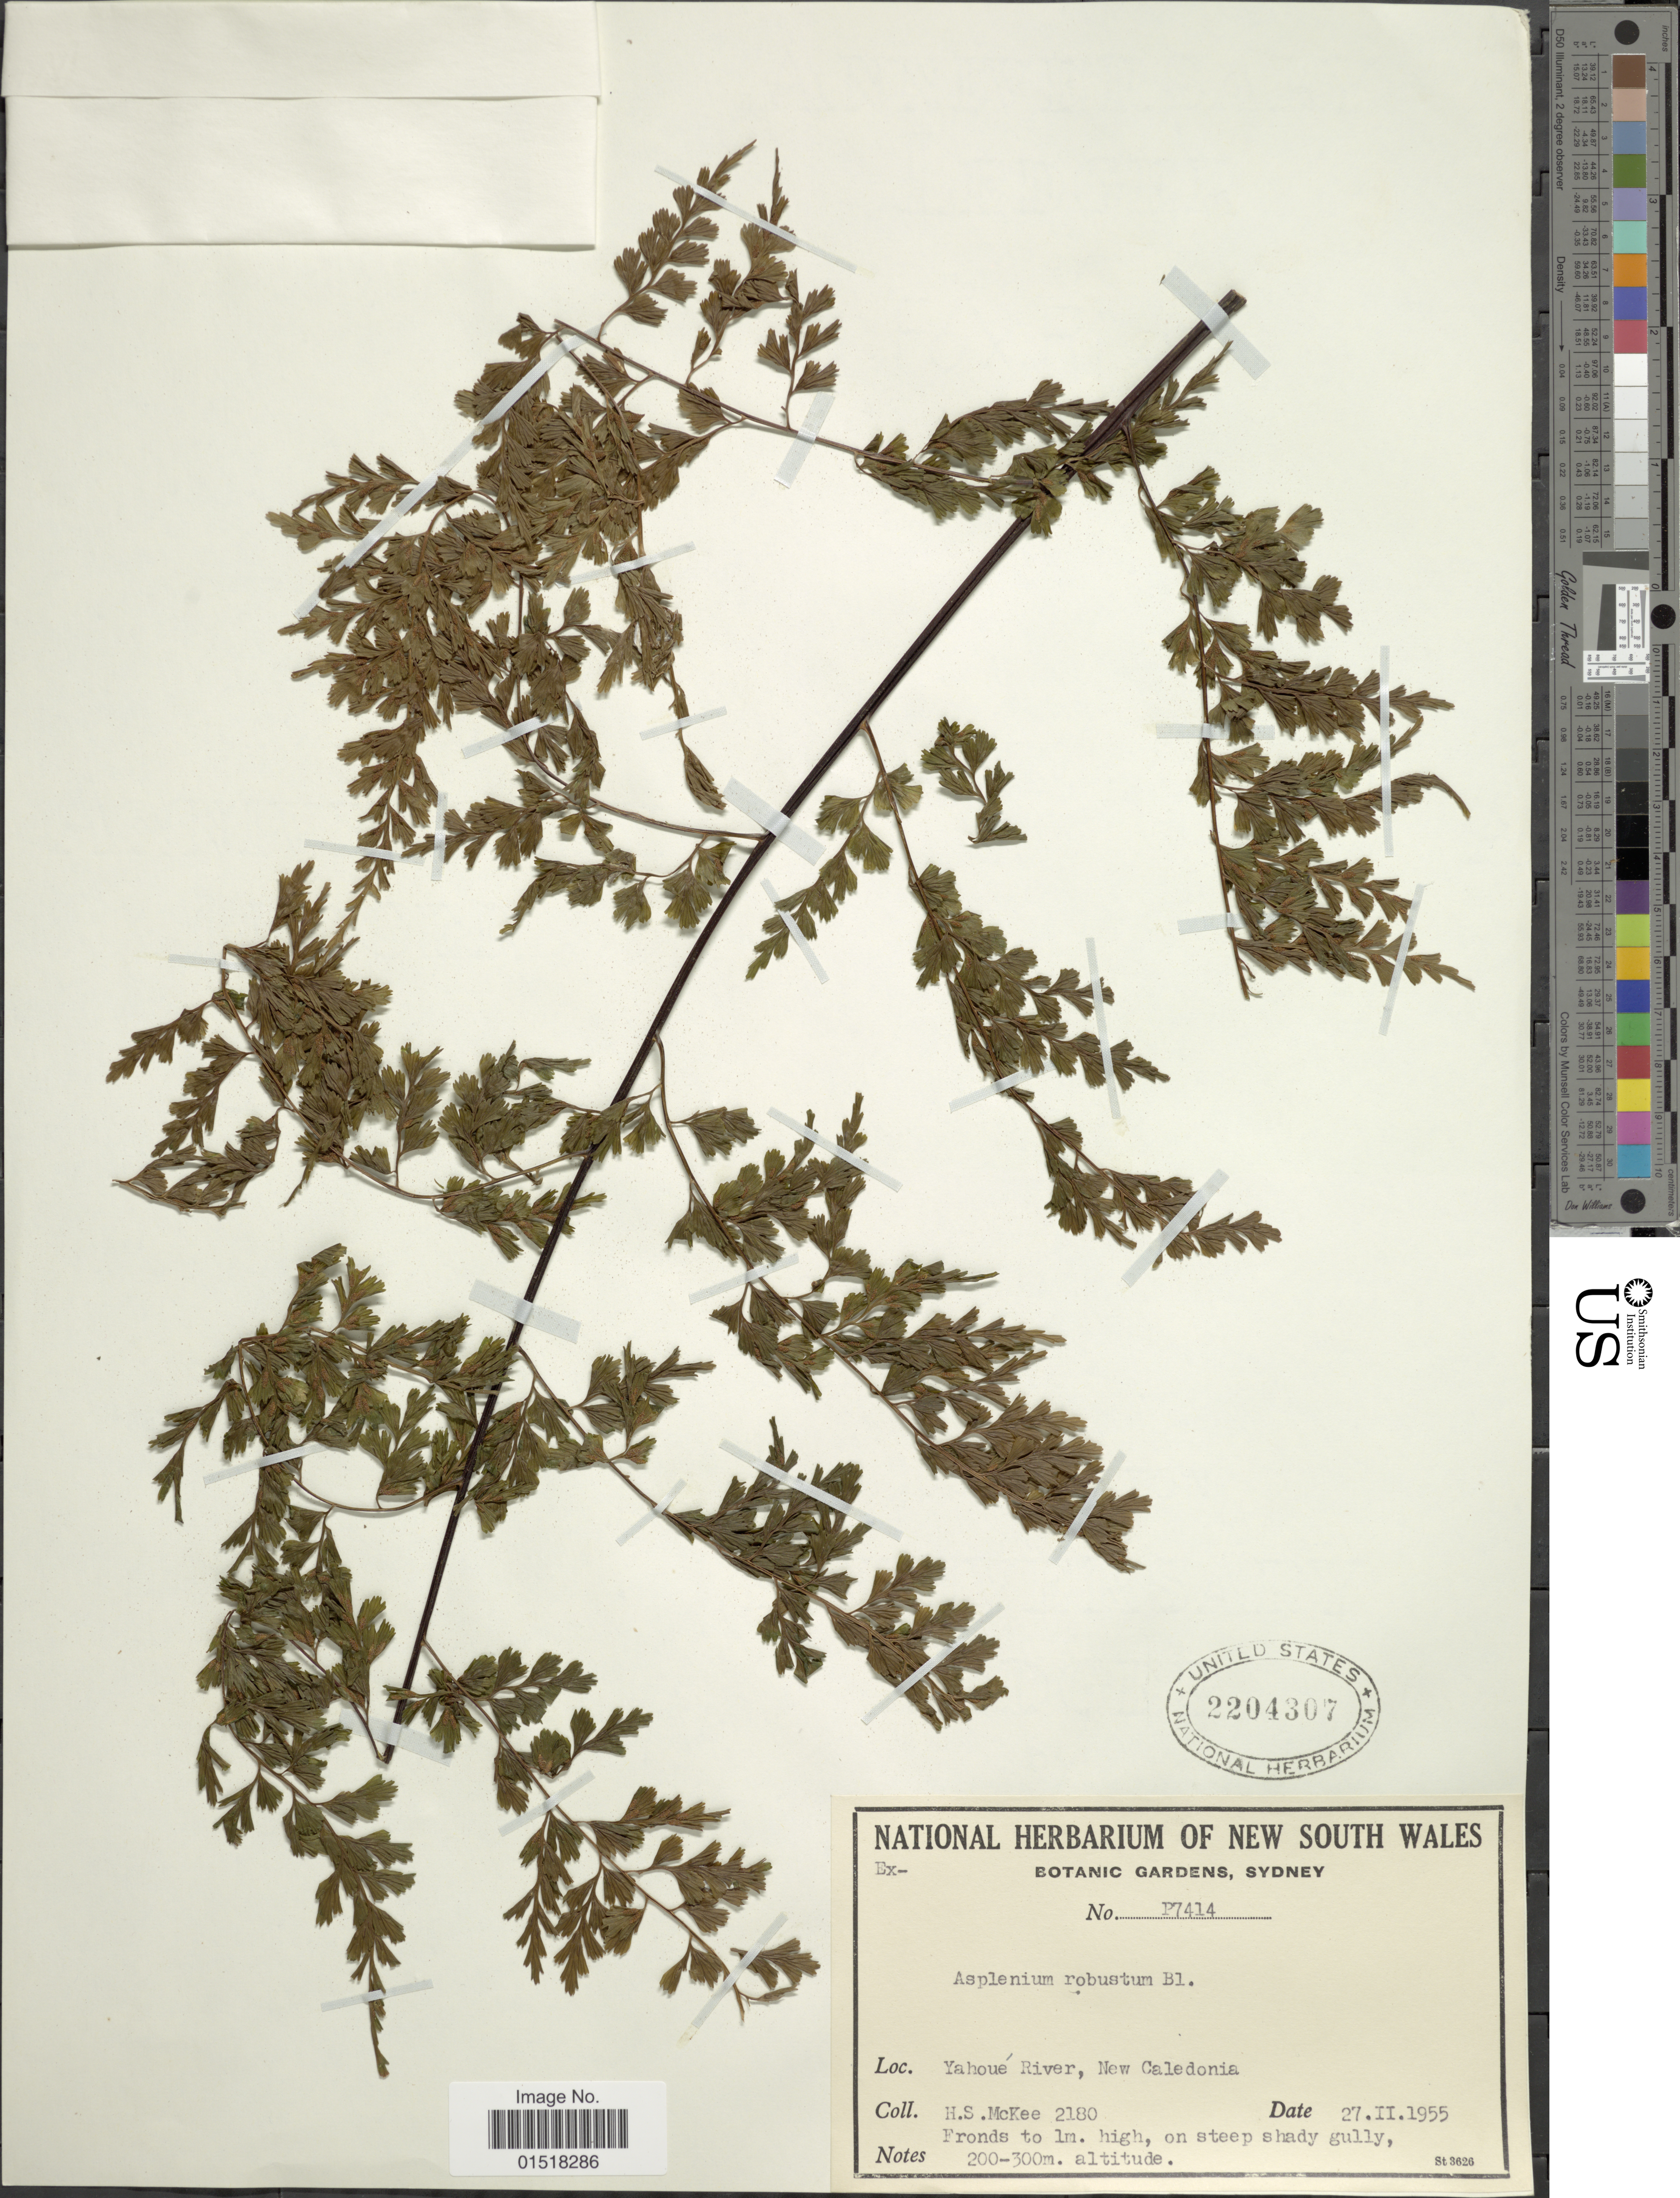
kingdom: Plantae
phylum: Tracheophyta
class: Polypodiopsida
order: Polypodiales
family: Aspleniaceae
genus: Asplenium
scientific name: Asplenium robustum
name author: Blume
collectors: H. S. McKee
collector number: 2180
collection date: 1955-02-27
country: New Caledonia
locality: Yahoué River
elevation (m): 200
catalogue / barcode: US 2204307